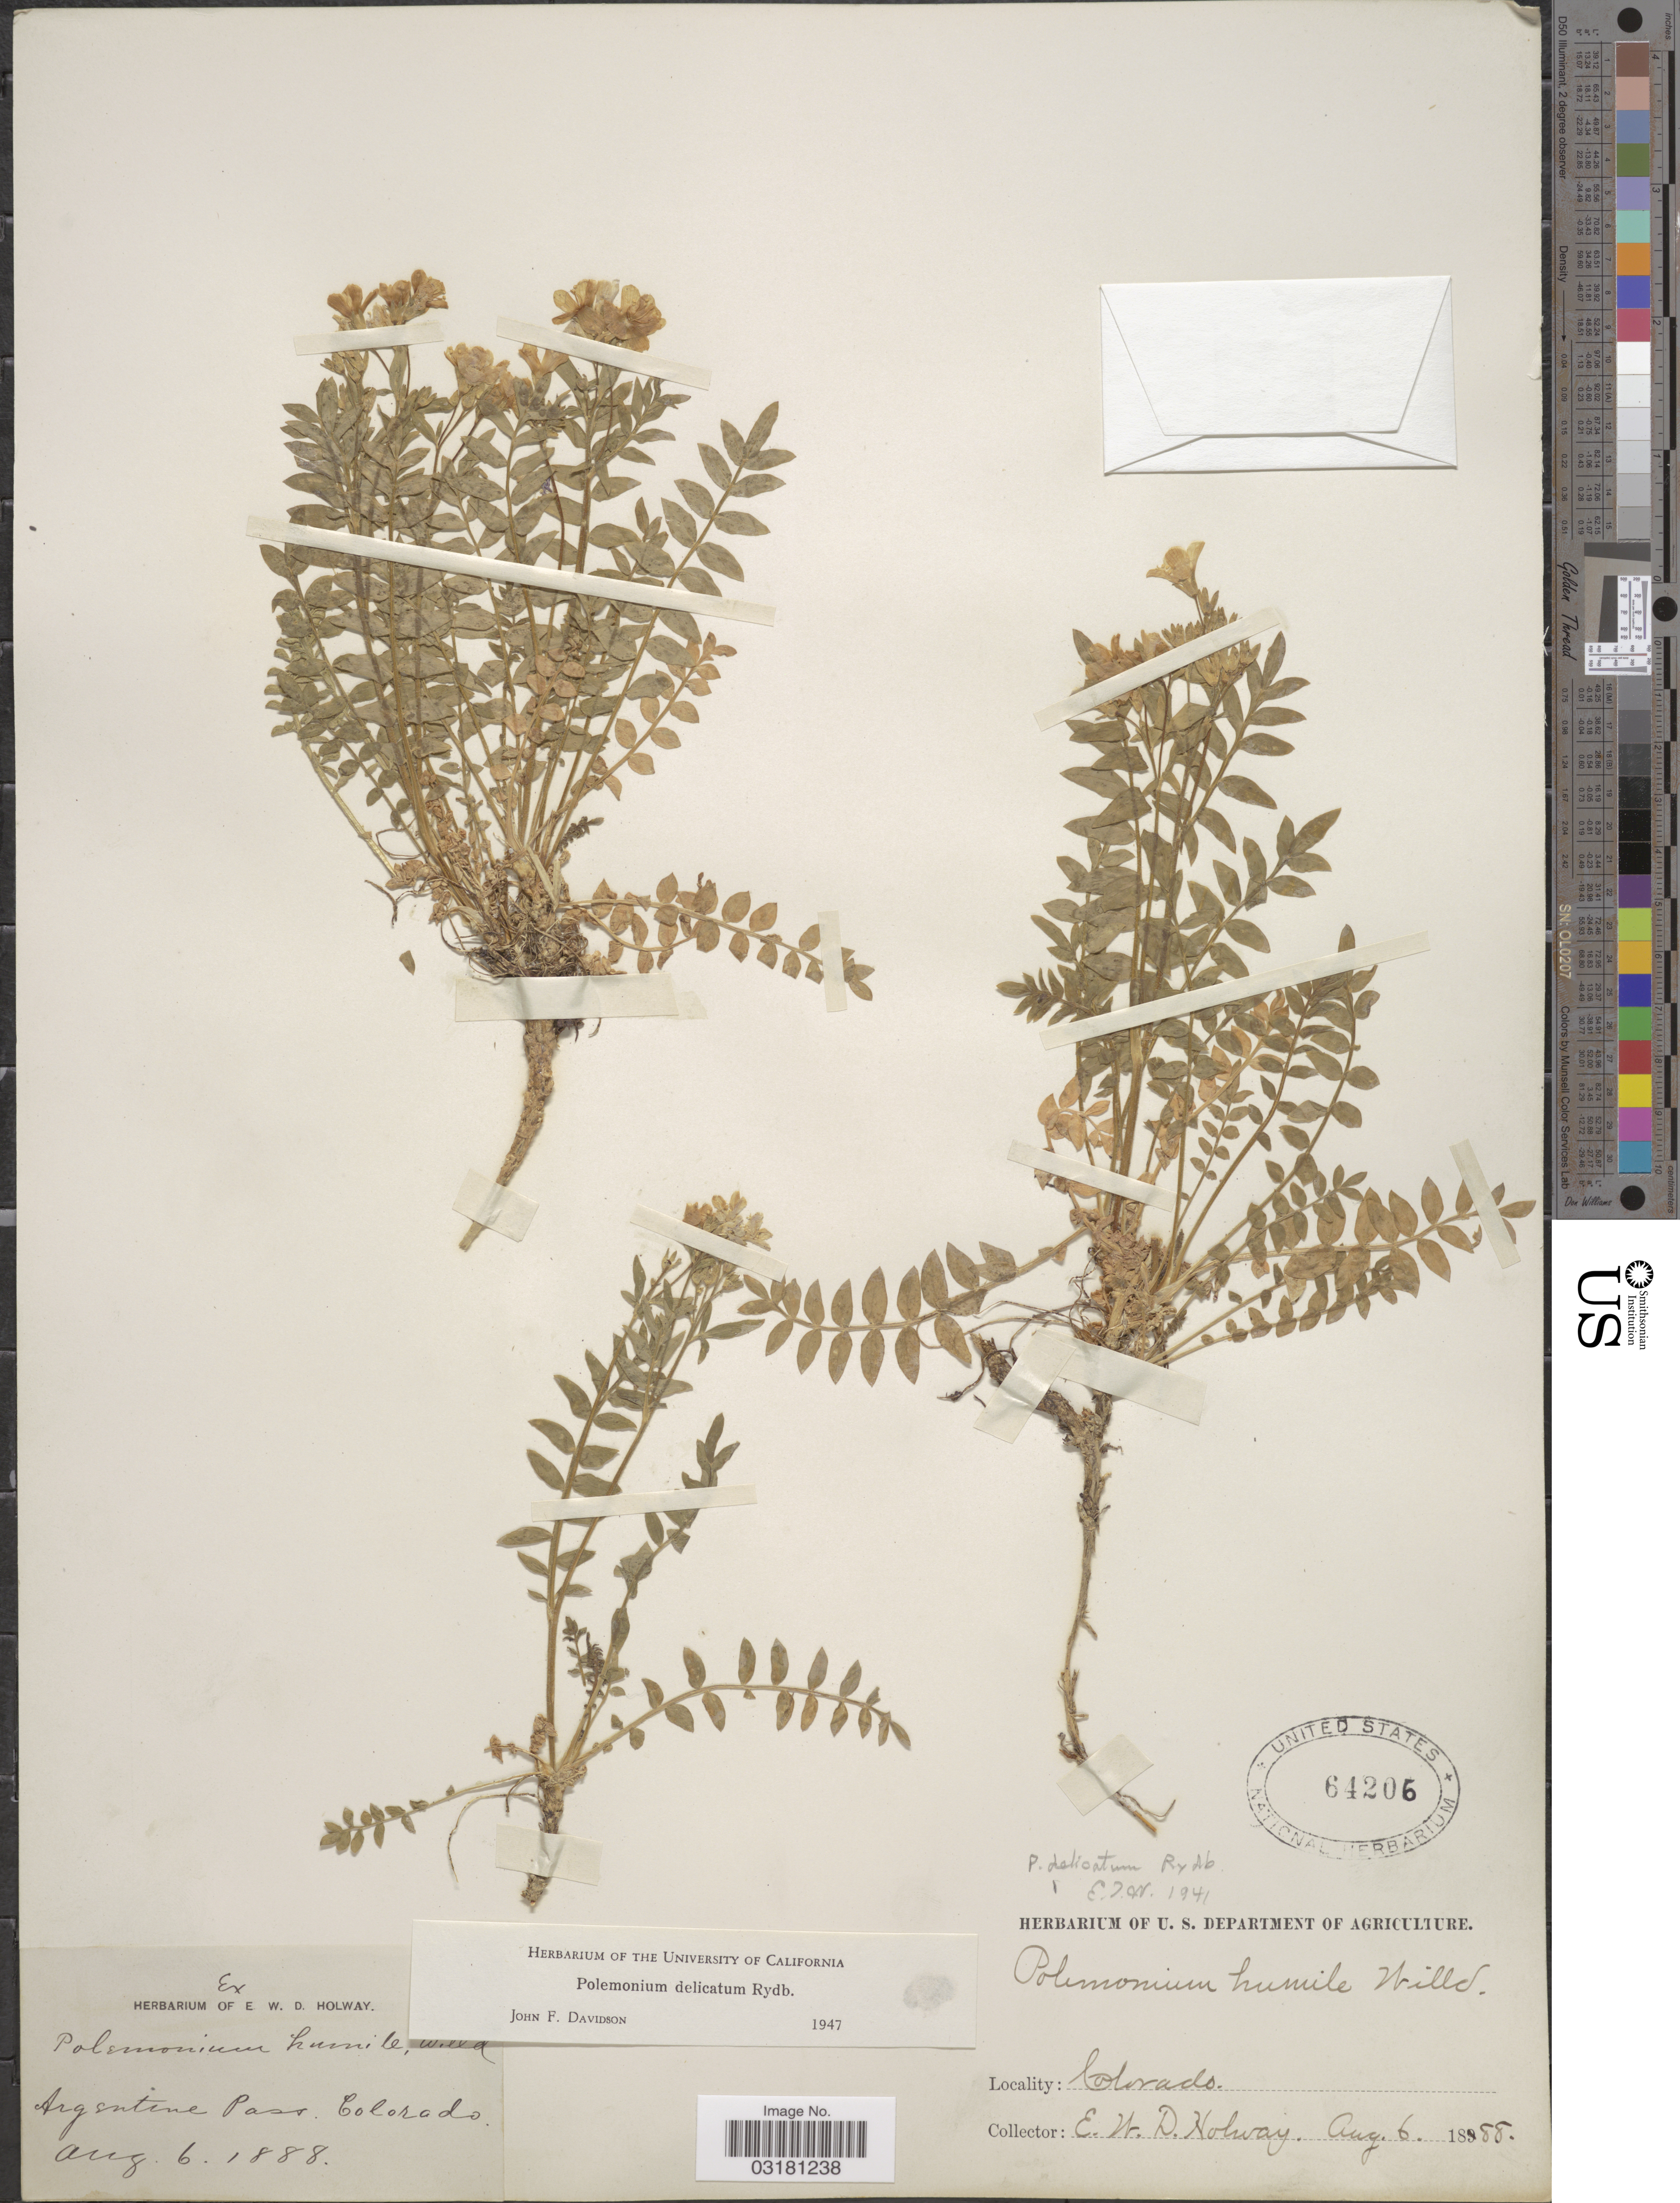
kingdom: Plantae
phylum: Tracheophyta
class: Magnoliopsida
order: Ericales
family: Polemoniaceae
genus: Polemonium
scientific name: Polemonium delicatum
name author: Rydb.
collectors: E. W. D. Holway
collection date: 1888-08-06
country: United States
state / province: Colorado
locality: Argentine Pass.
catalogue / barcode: US 64206